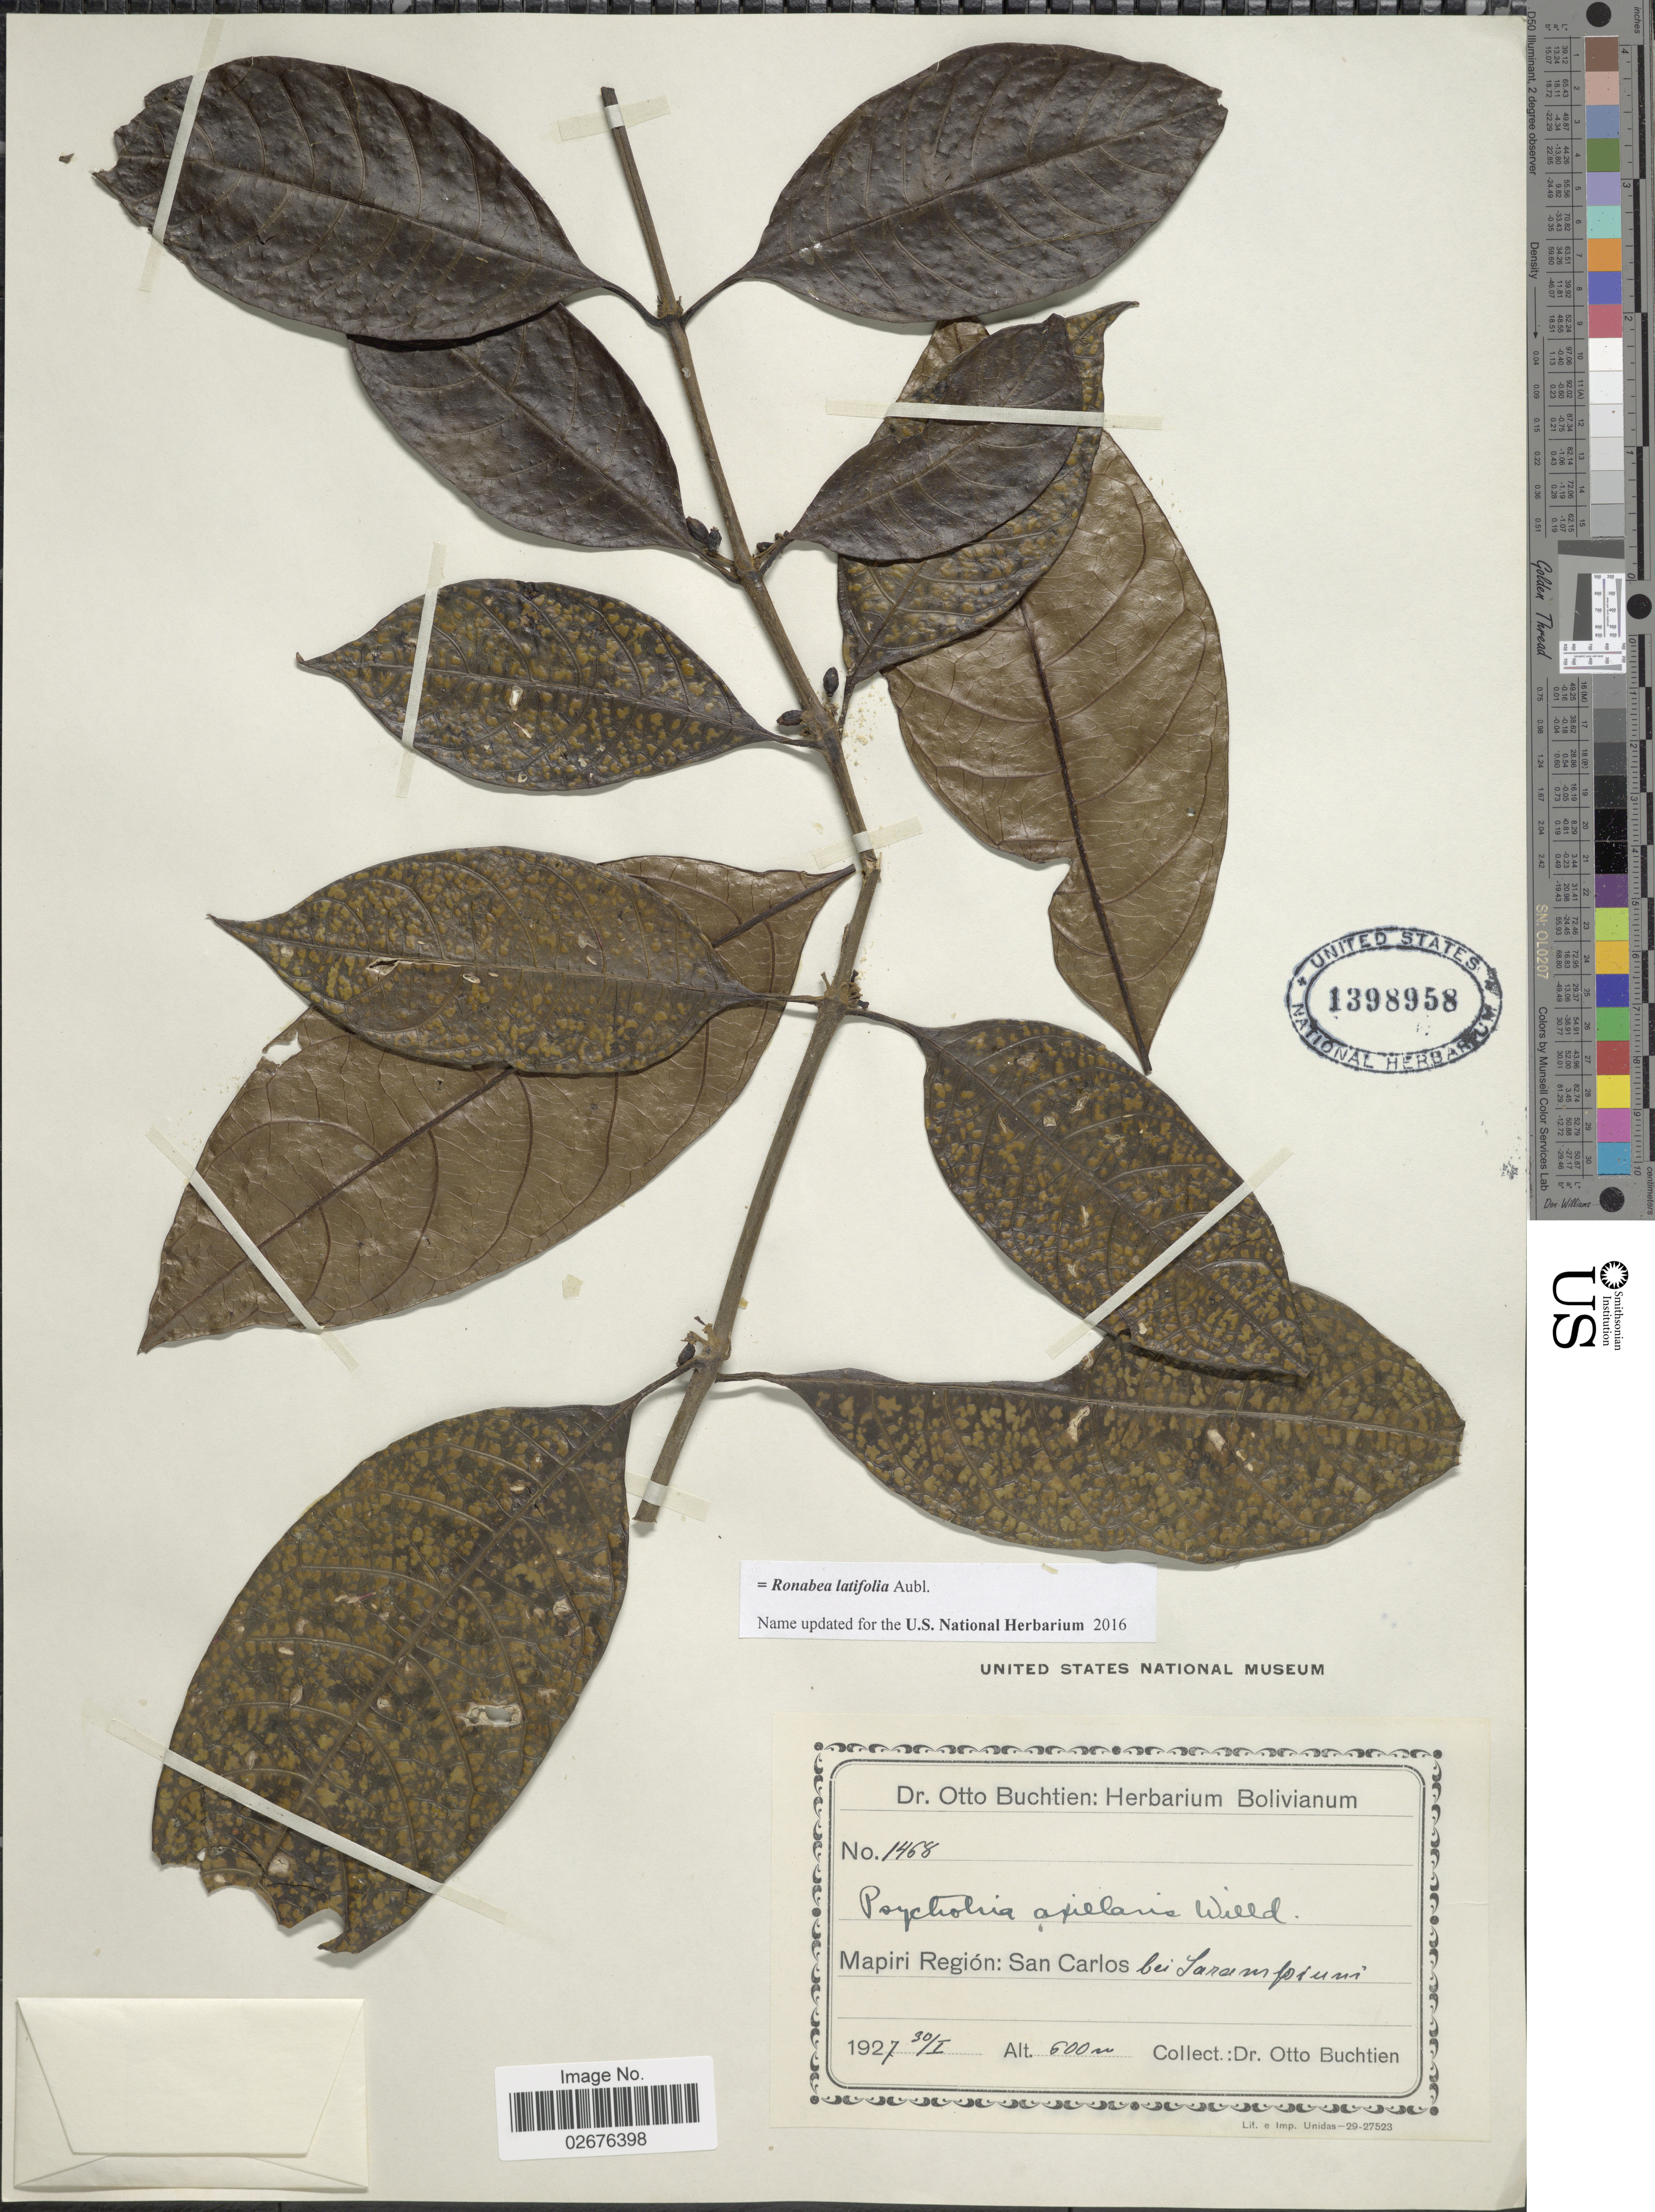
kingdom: Plantae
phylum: Tracheophyta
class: Magnoliopsida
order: Gentianales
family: Rubiaceae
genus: Ronabea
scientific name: Ronabea latifolia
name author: Aubl.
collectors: O. Buchtien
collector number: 1468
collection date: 1927-01-30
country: Bolivia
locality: Mapiri Region: San Carlos bei Sarampiuni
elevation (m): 600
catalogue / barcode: US 1398958